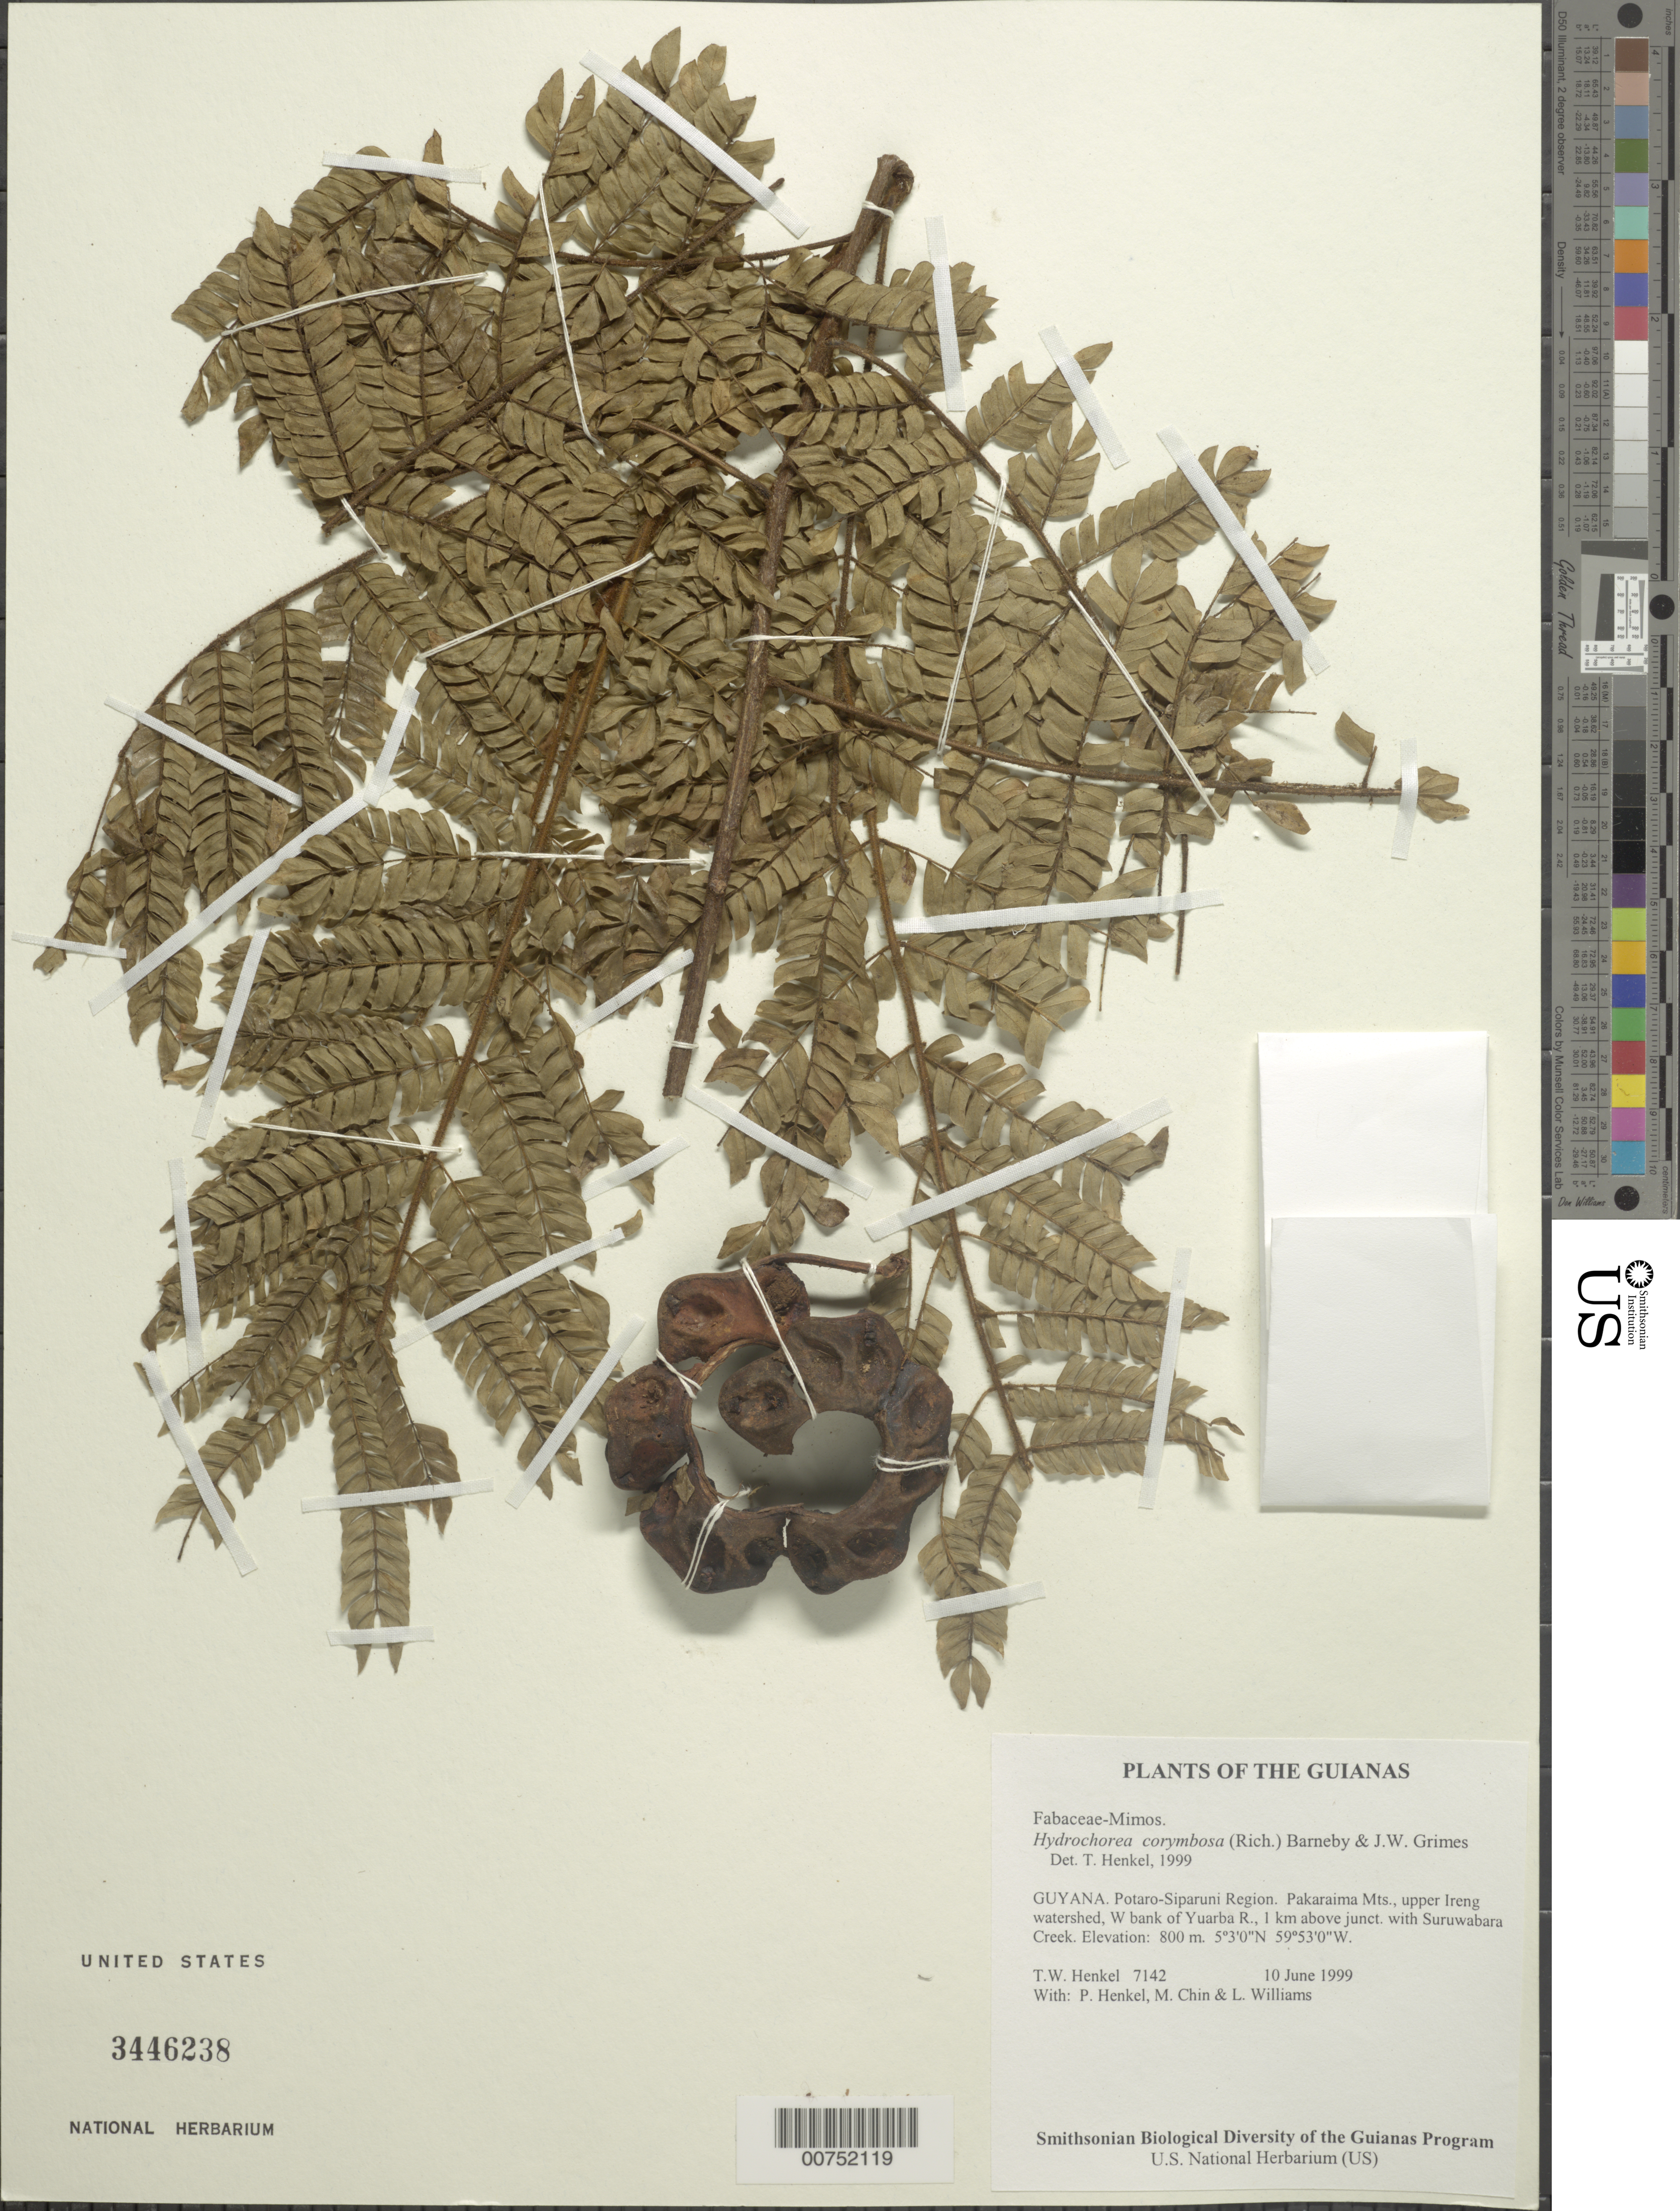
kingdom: Plantae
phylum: Tracheophyta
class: Magnoliopsida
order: Fabales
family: Fabaceae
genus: Hydrochorea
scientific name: Hydrochorea corymbosa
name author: (Rich.) Barneby & J.W. Grimes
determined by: Henkel, T.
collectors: T. Henkel, P. Henkel, M. Chin & L. Williams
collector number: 7142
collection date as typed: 10 June 1999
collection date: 1999-06-10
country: Guyana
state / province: Potaro-Siparuni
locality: Pakaraima Mts., upper Ireng watershed, W bank of Yuarba R., 1 km above junct. with Suruwabara Creek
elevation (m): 800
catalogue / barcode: US 3446238